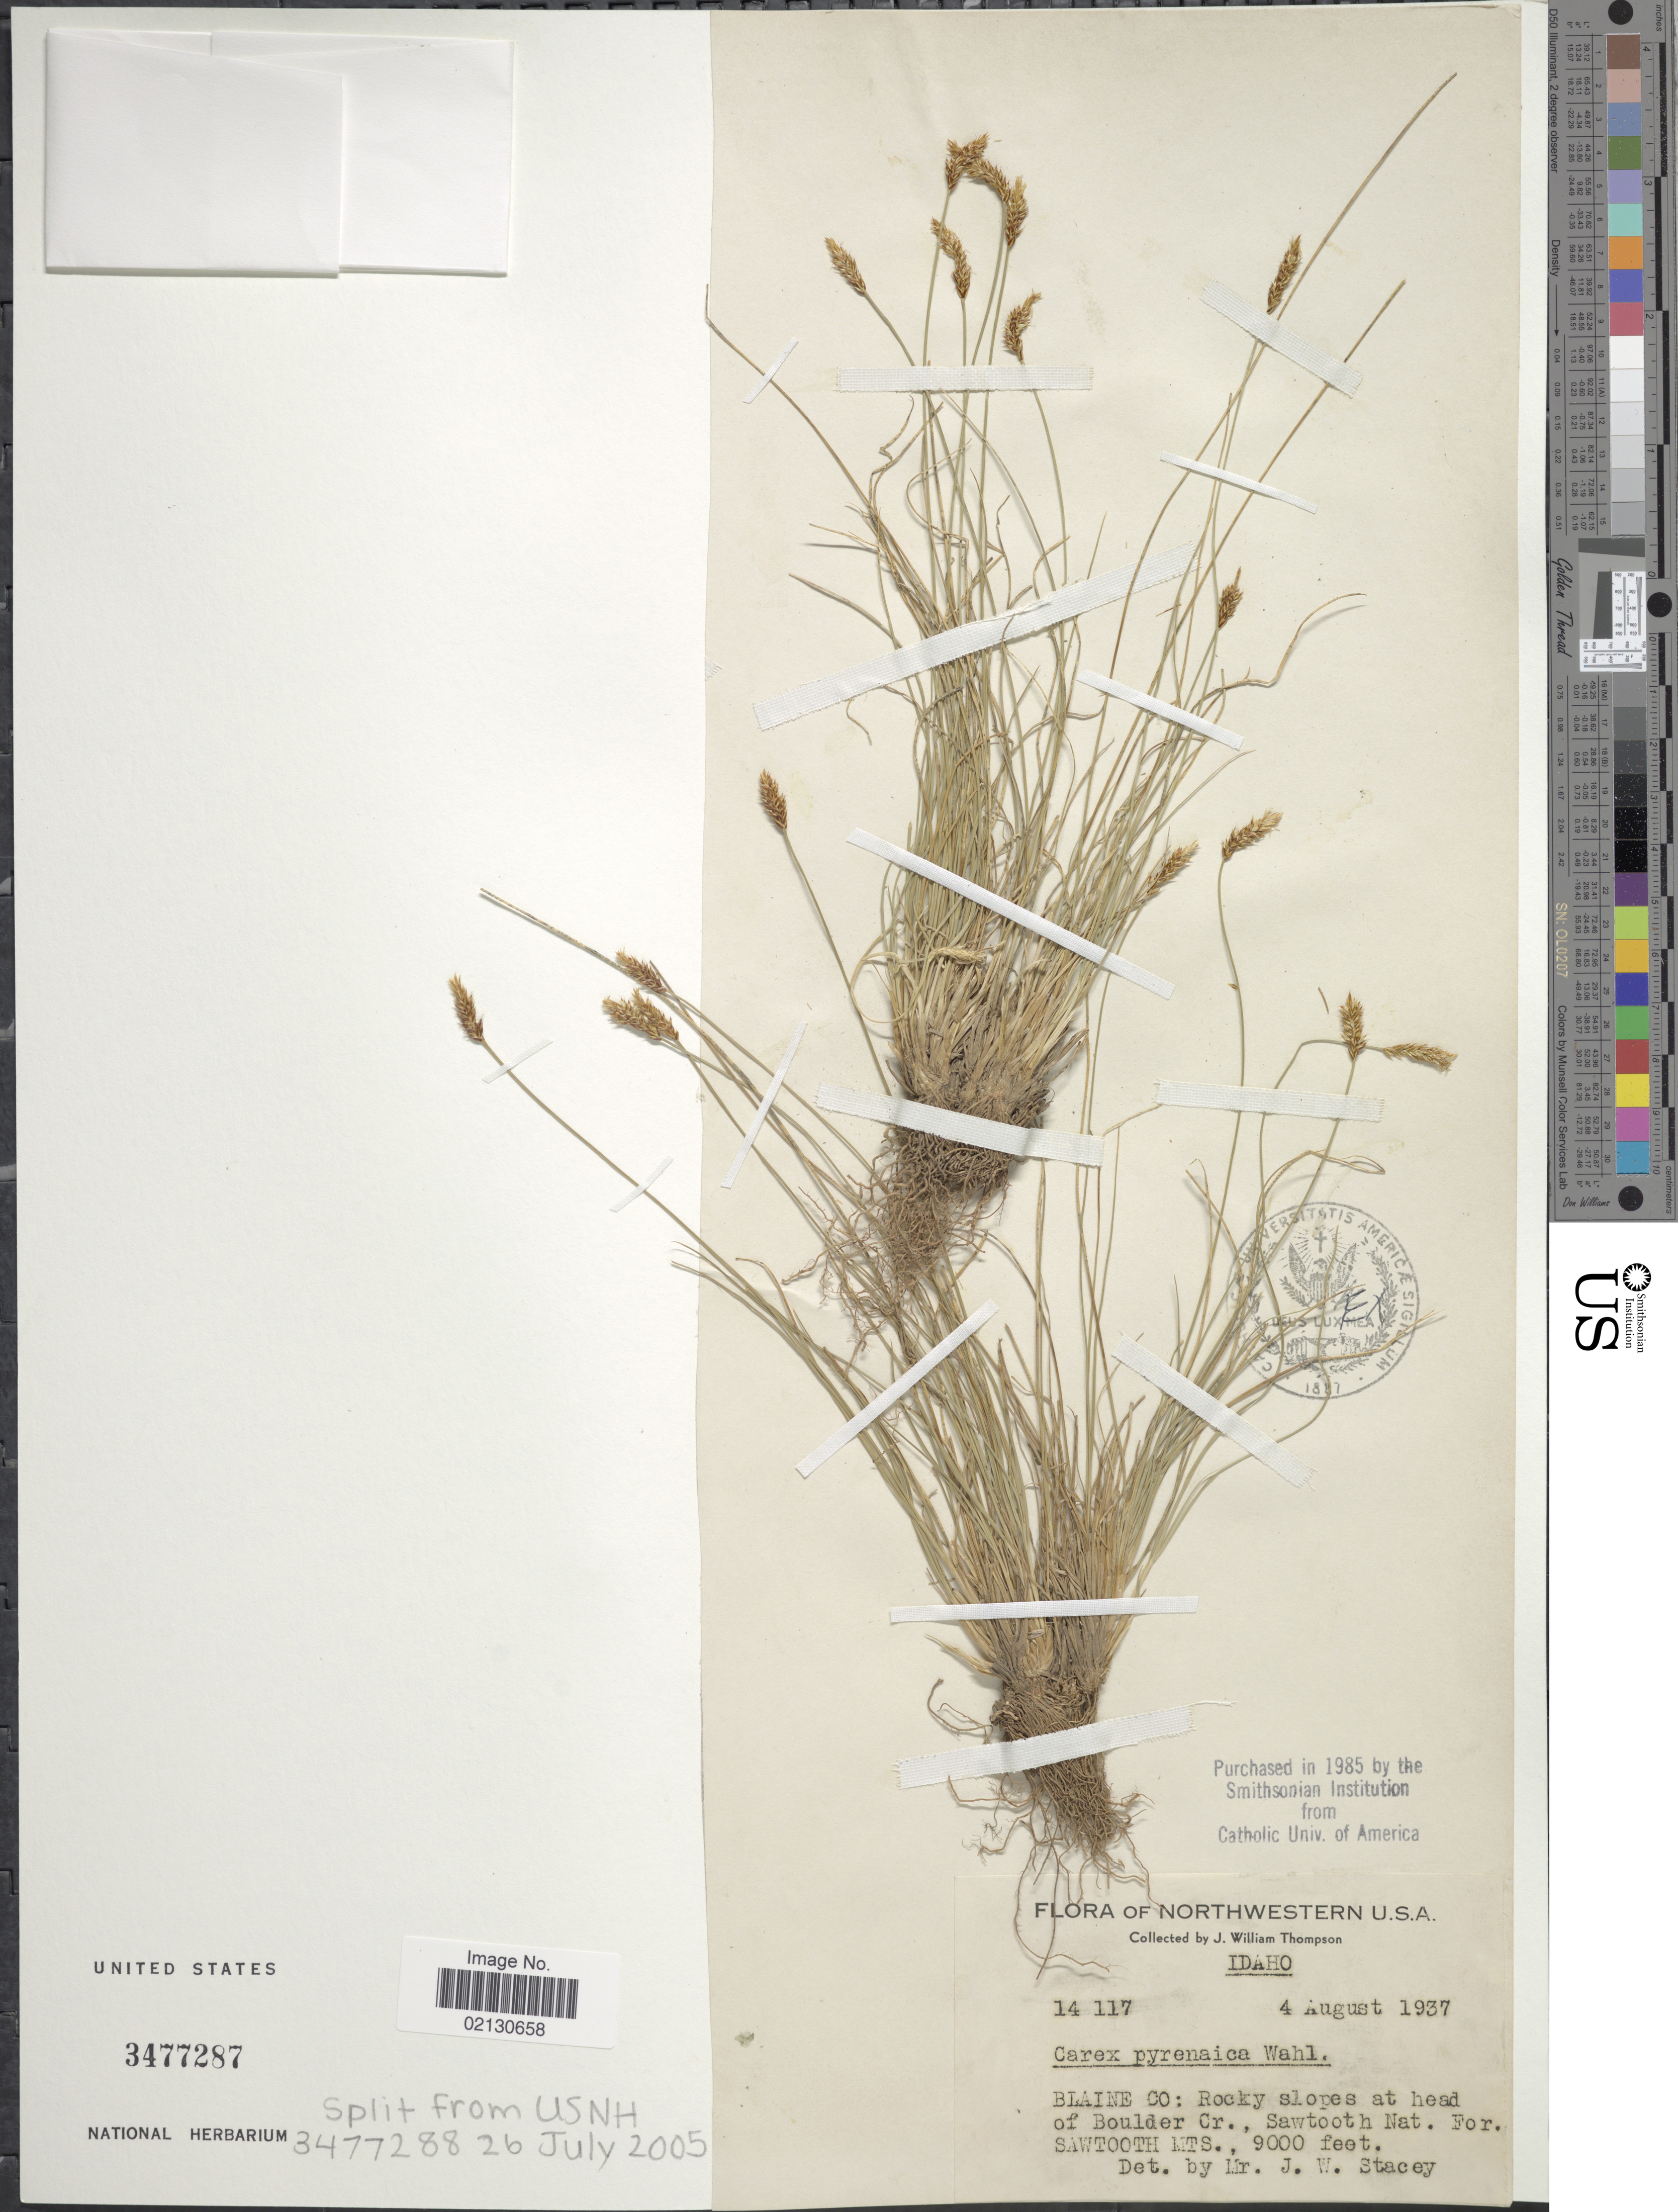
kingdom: Plantae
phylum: Tracheophyta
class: Liliopsida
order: Poales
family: Cyperaceae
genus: Carex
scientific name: Carex micropoda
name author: C.A. Mey.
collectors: J. W. Thompson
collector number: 14117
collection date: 1937-08-04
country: United States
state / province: Idaho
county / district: Blaine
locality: Rocky slopes at head of Boulder Cr., Sawtooth Nat. For., Sawtooth Mts.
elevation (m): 2743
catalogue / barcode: US 3477287